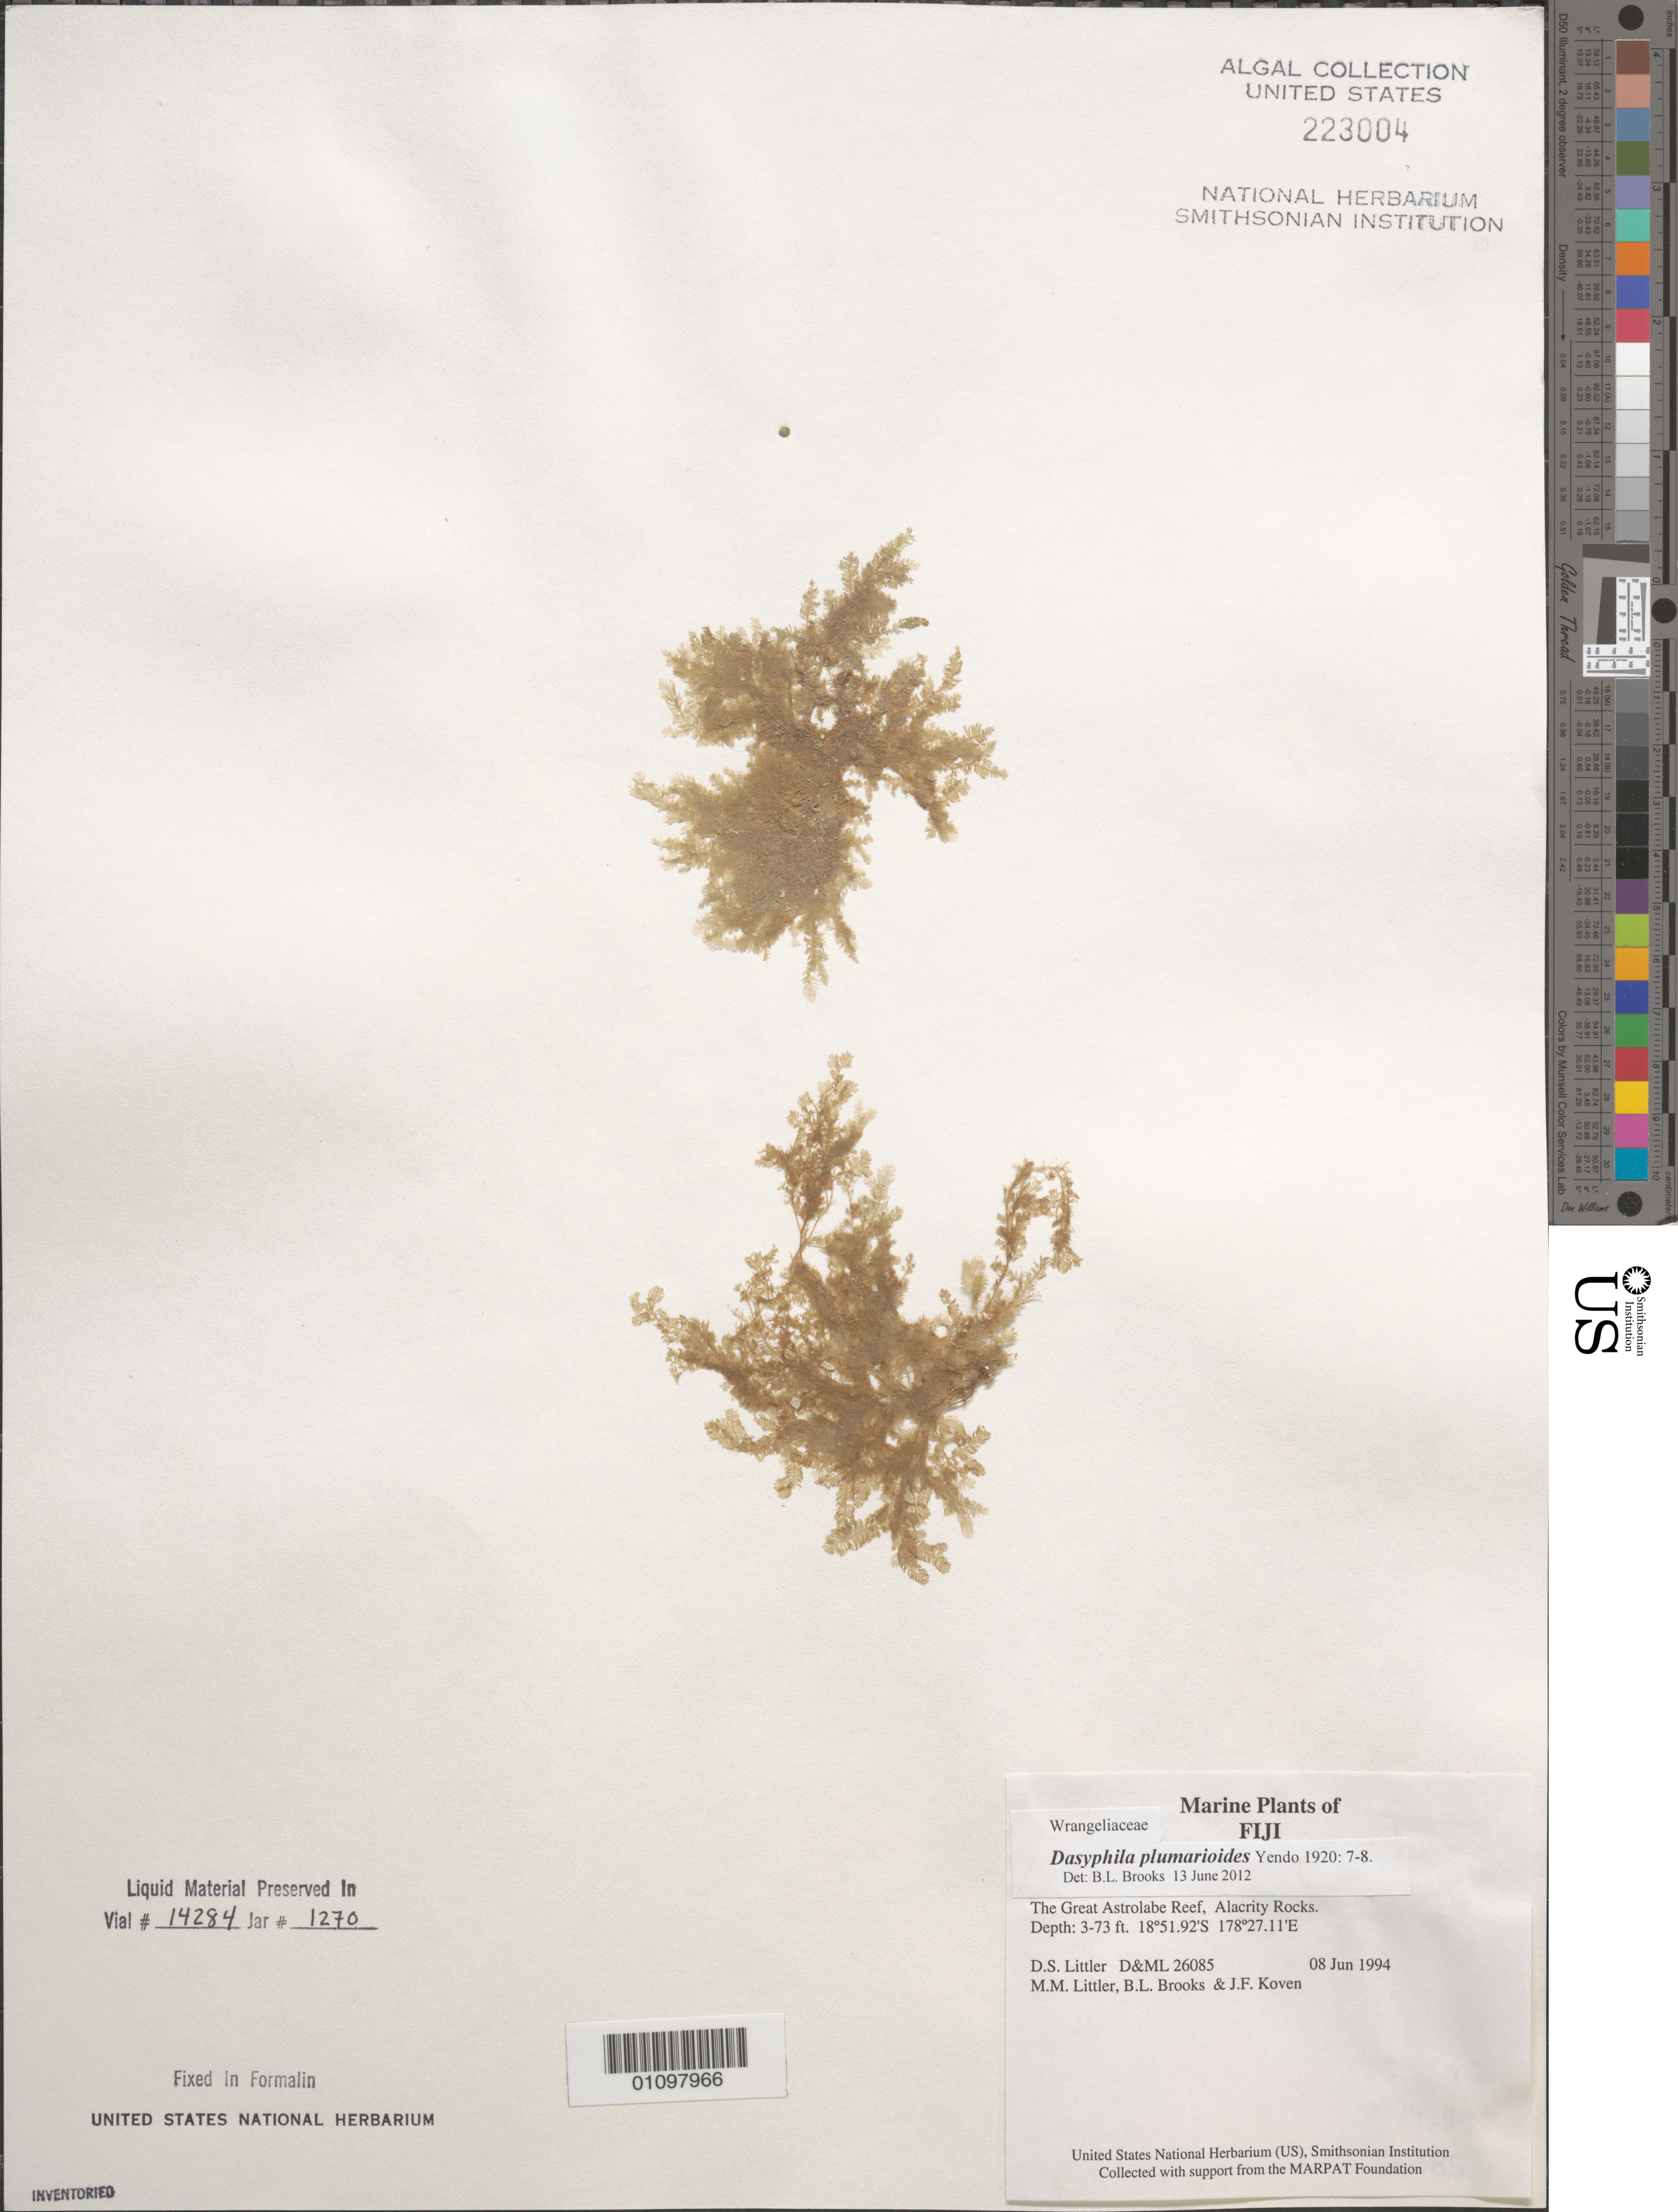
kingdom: Plantae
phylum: Rhodophyta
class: Florideophyceae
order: Ceramiales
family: Ceramiaceae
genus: Dasyphila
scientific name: Dasyphila plumarioides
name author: Yendo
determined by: Brooks, B. L., (BOT), Smithsonian Institution - National Museum of Natural History (UNITED STATES)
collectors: D. S. Littler, M. M. Littler, B. Brooks & J. Koven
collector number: D&ML 26805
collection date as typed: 08 Jun 1994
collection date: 1994-06-08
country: Fiji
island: Great Astrolabe Reef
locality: Great Astrolabe Reef, Alacrity Rocks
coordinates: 18 51.92'S, 178 27.11'E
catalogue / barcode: US 223004